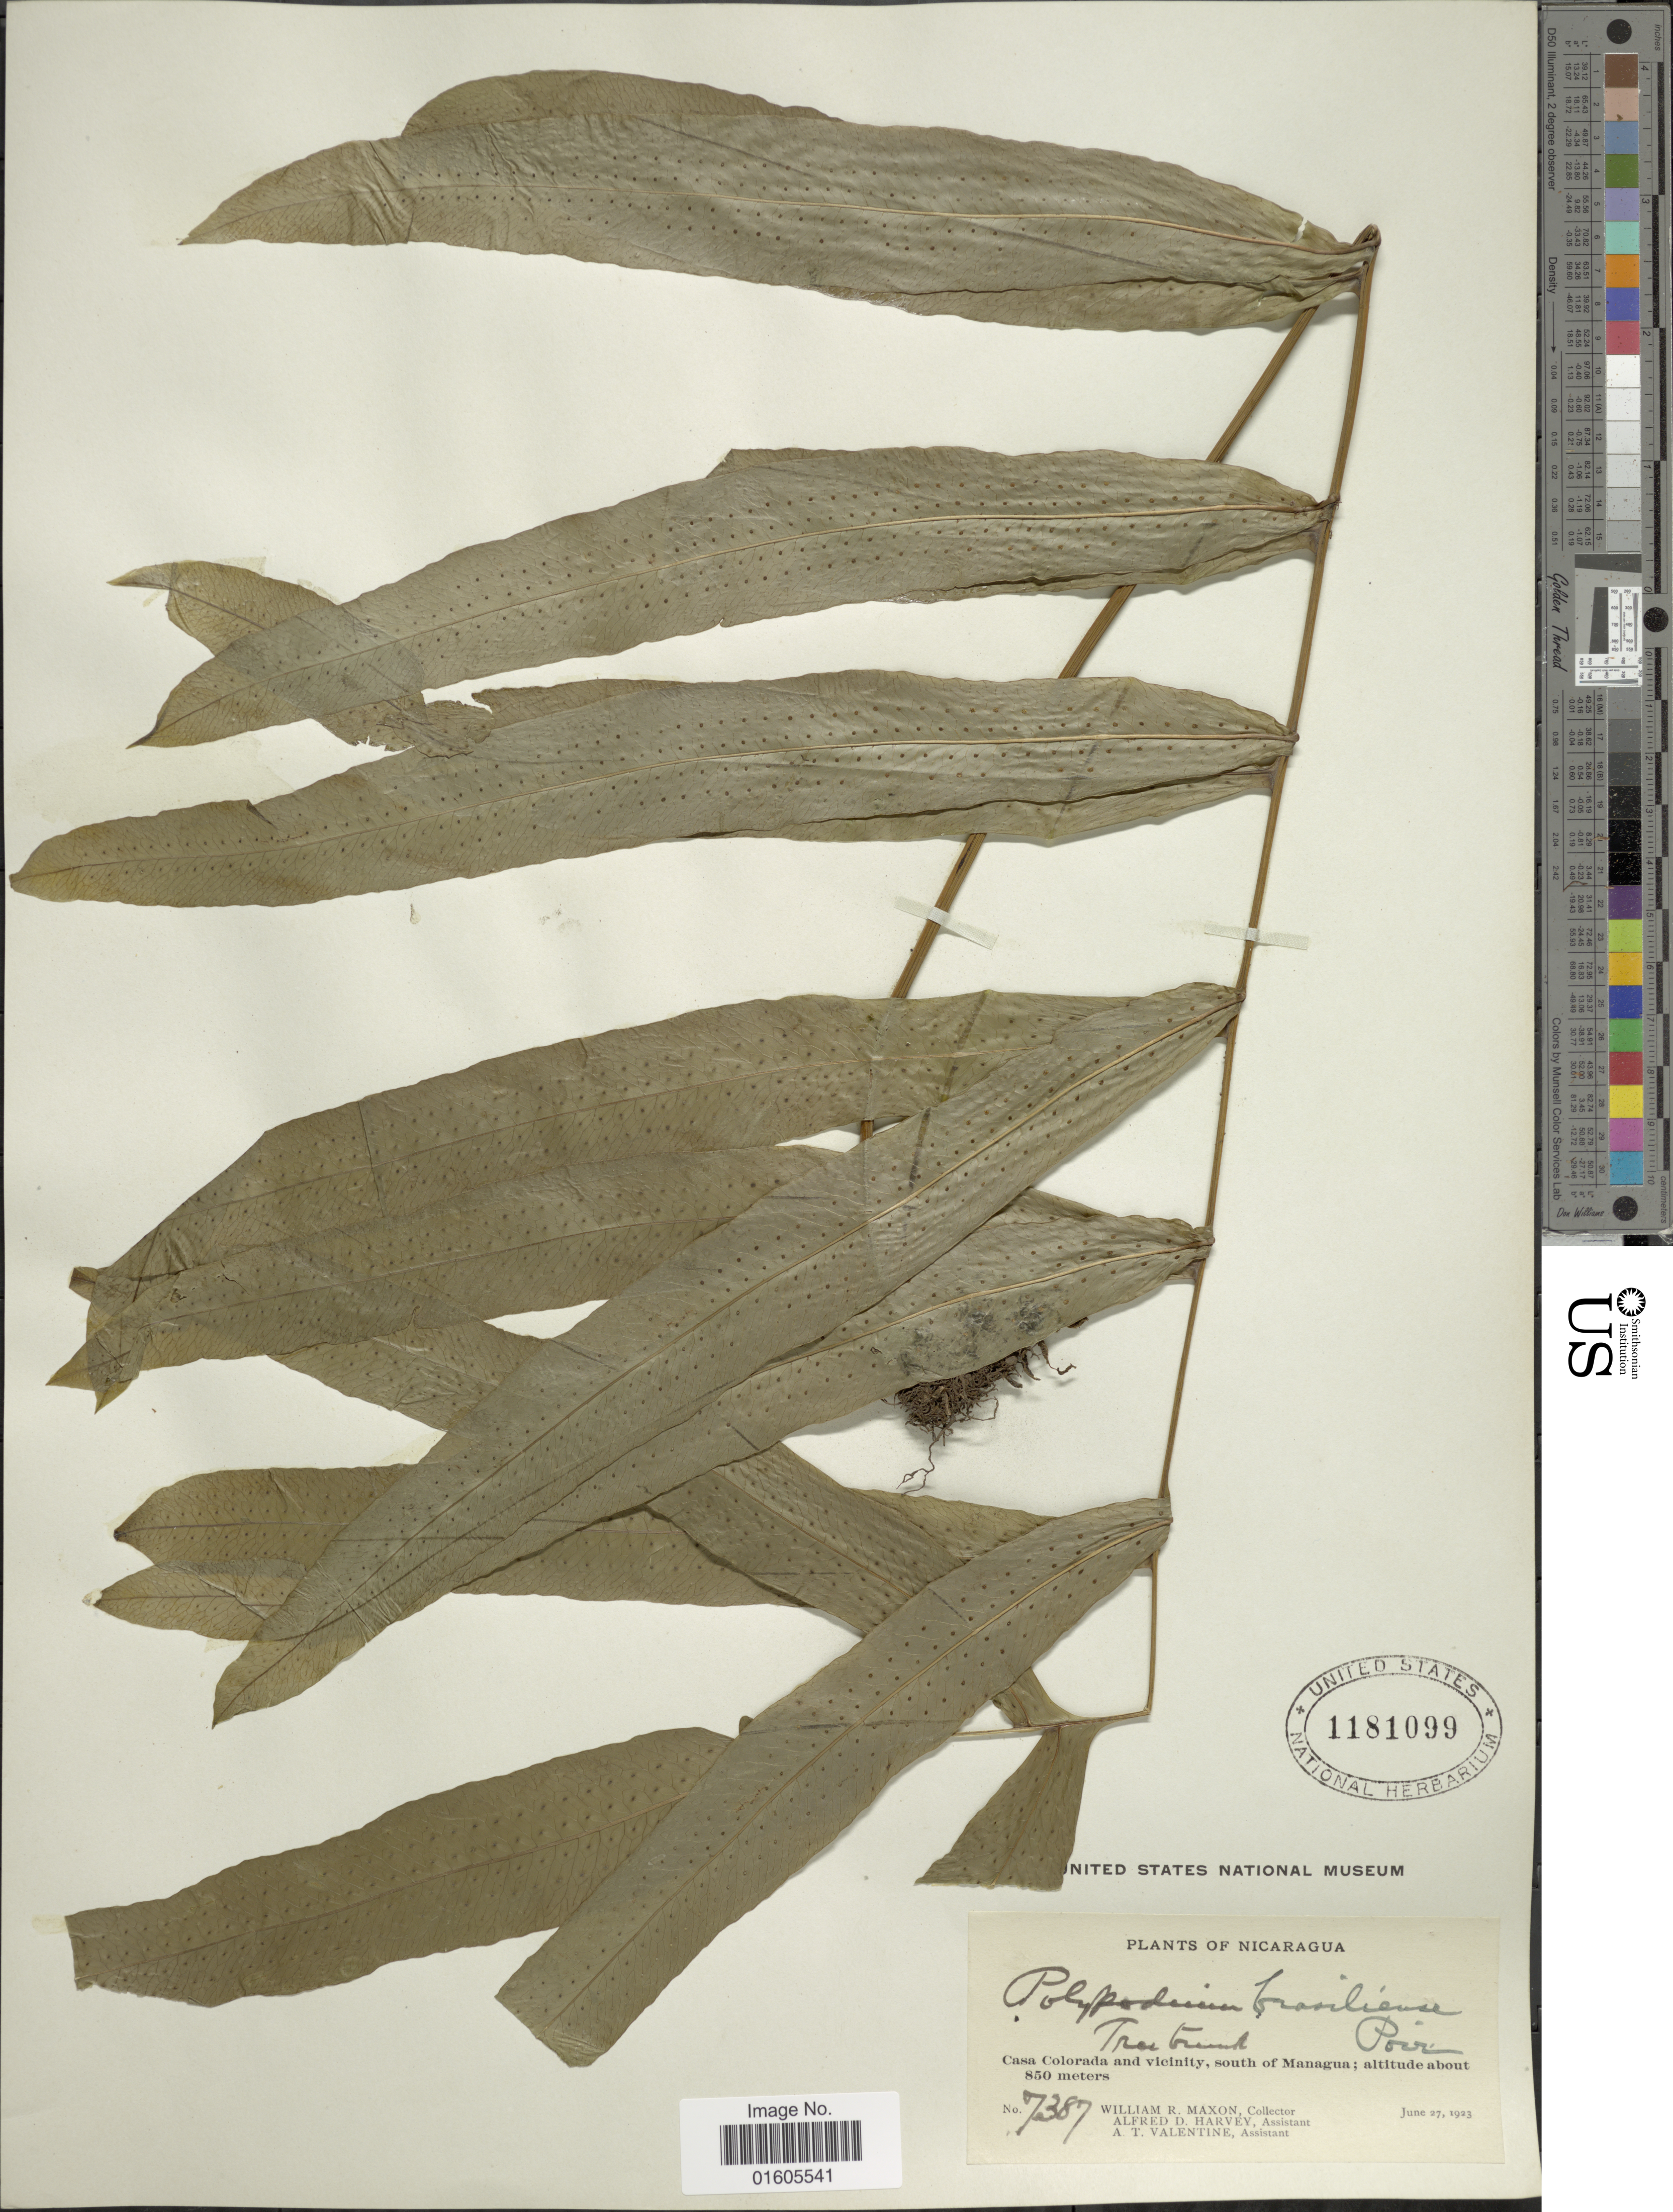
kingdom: Plantae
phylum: Tracheophyta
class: Polypodiopsida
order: Polypodiales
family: Polypodiaceae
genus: Serpocaulon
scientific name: Serpocaulon triseriale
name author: (Sw.) A.R. Sm.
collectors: W. R. Maxon, A. D. Harvey & A. Valentine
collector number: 7387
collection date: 1923-06-27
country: Nicaragua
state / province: Managua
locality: Casa Colorado and vicinity, south of Managua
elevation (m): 850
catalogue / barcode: US 1181099